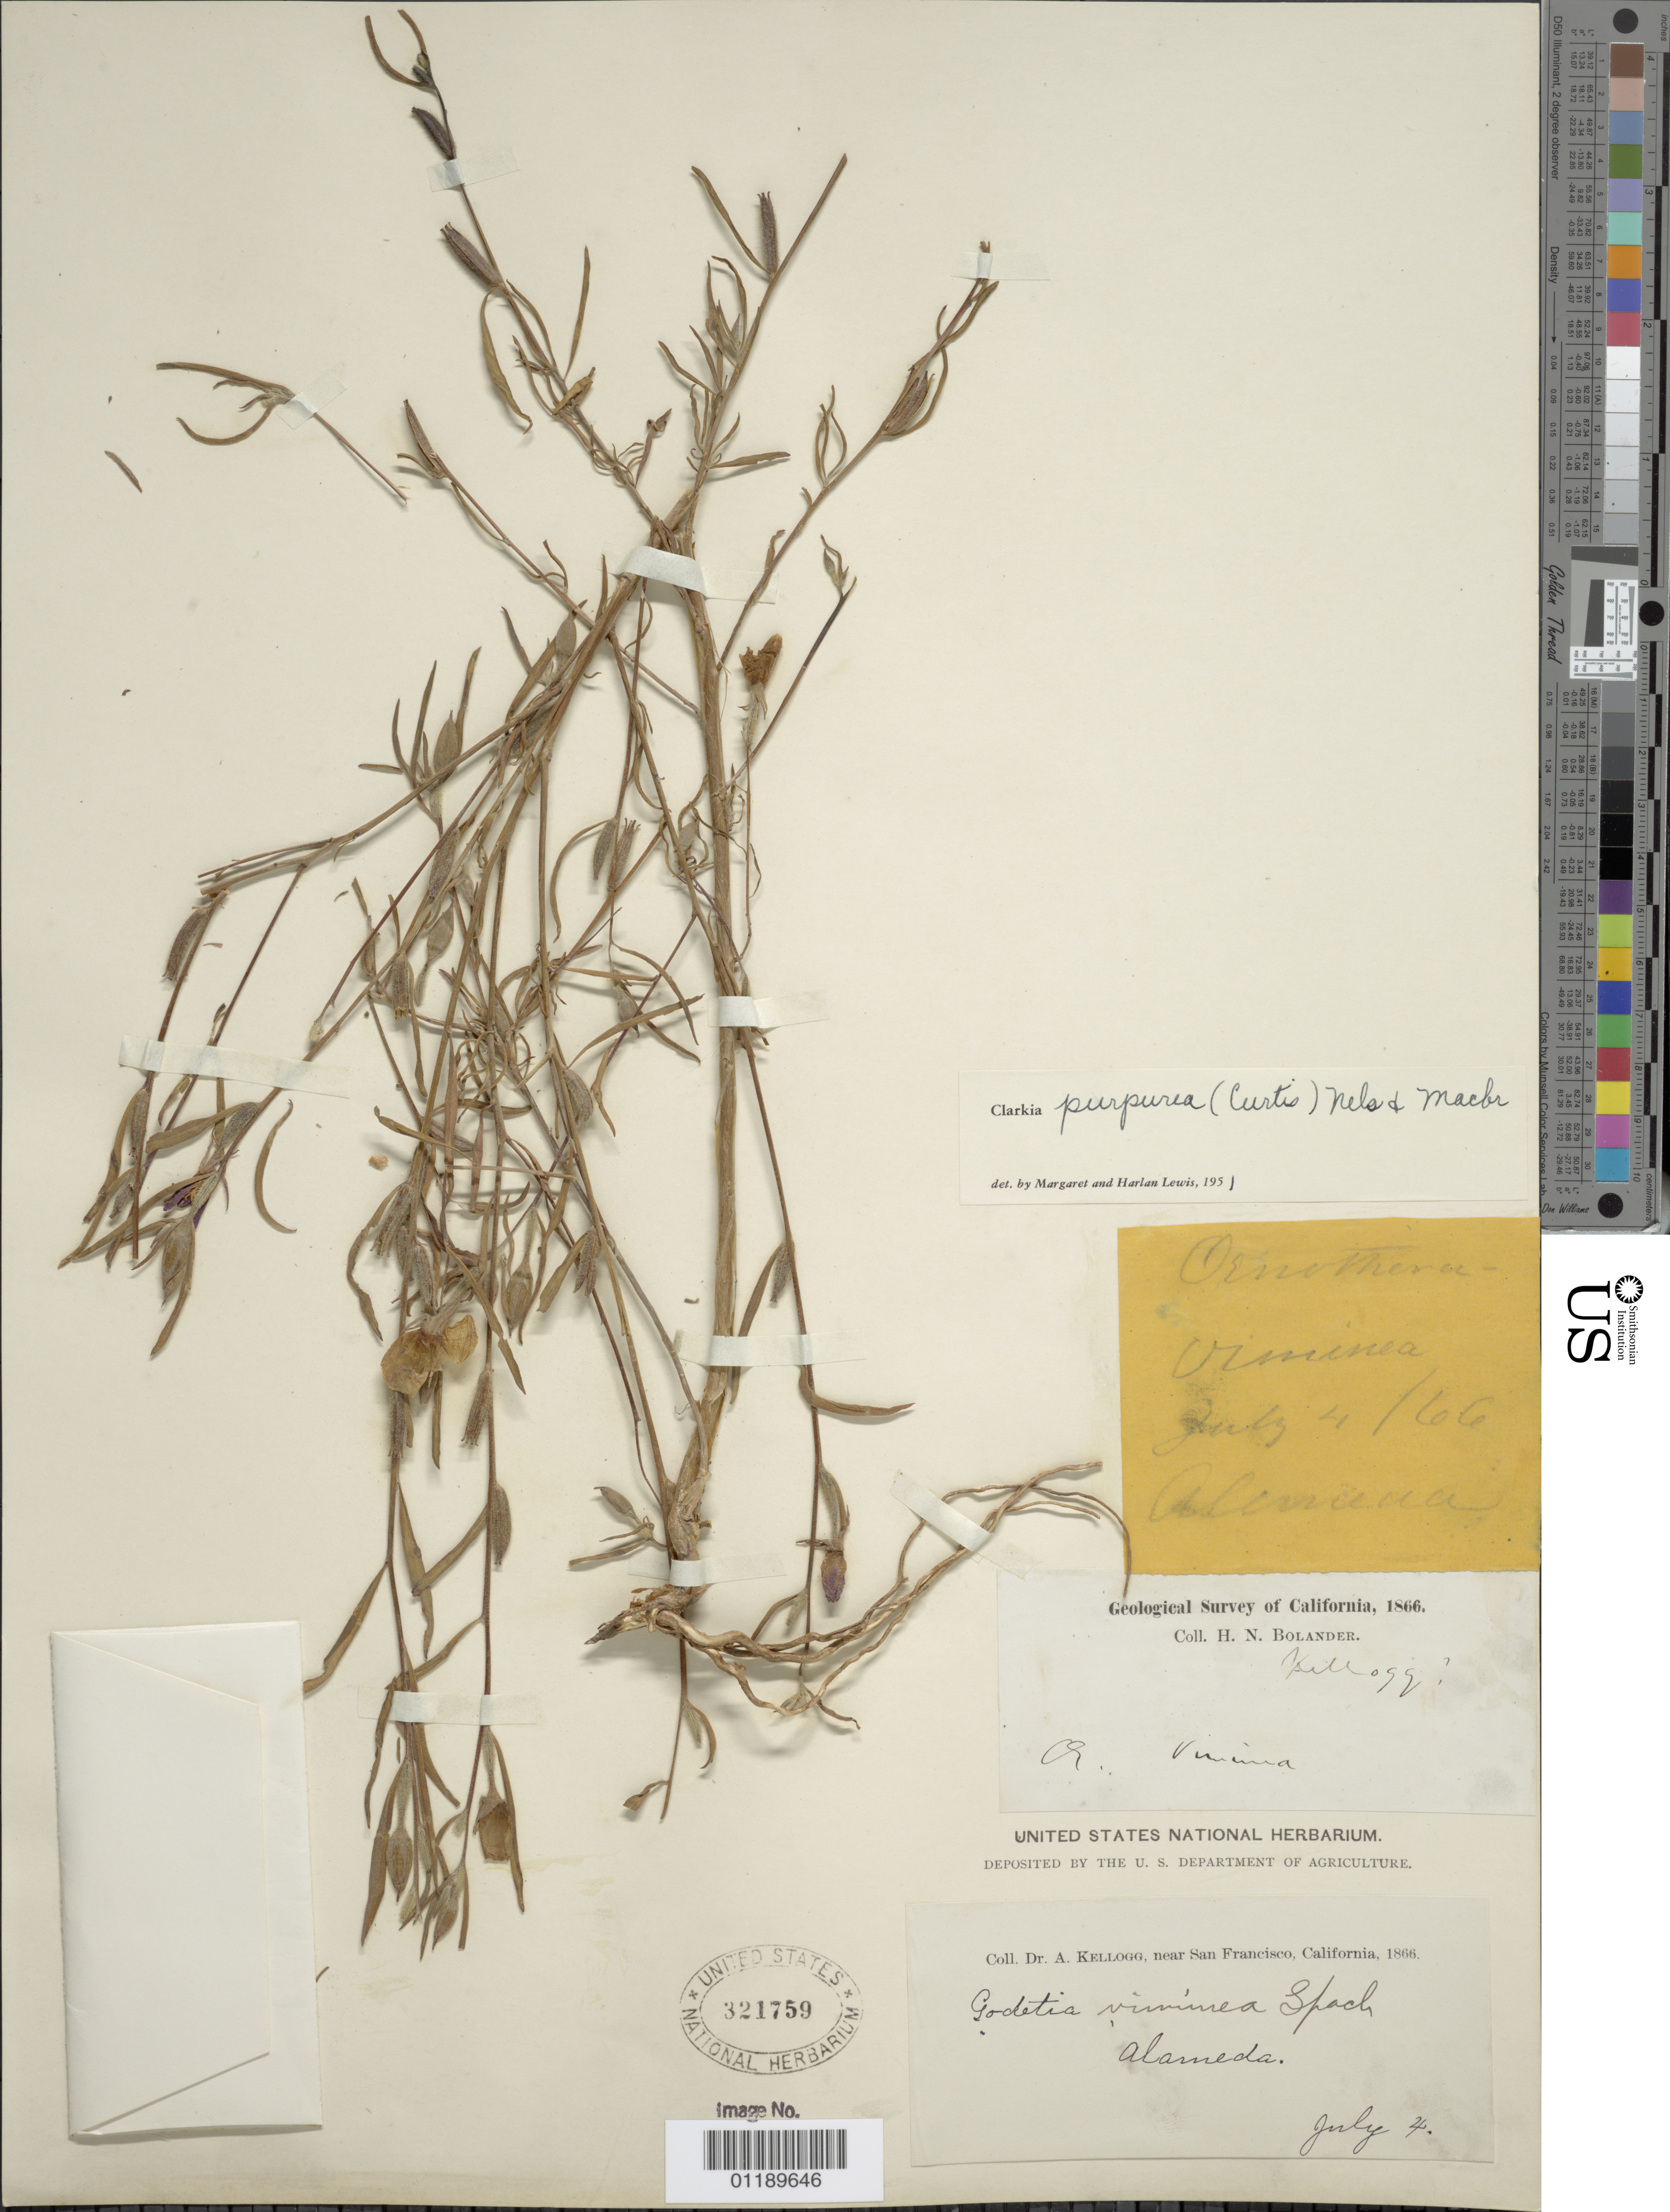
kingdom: Plantae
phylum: Tracheophyta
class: Magnoliopsida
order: Myrtales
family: Onagraceae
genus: Clarkia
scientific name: Clarkia purpurea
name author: (Curtis) A. Nelson & J.F. Macbr.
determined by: Lewis, --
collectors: H. Bolander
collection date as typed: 4 Jul 1866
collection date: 1866-07-04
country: United States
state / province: California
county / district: Alameda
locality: Alameda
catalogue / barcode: US 321759